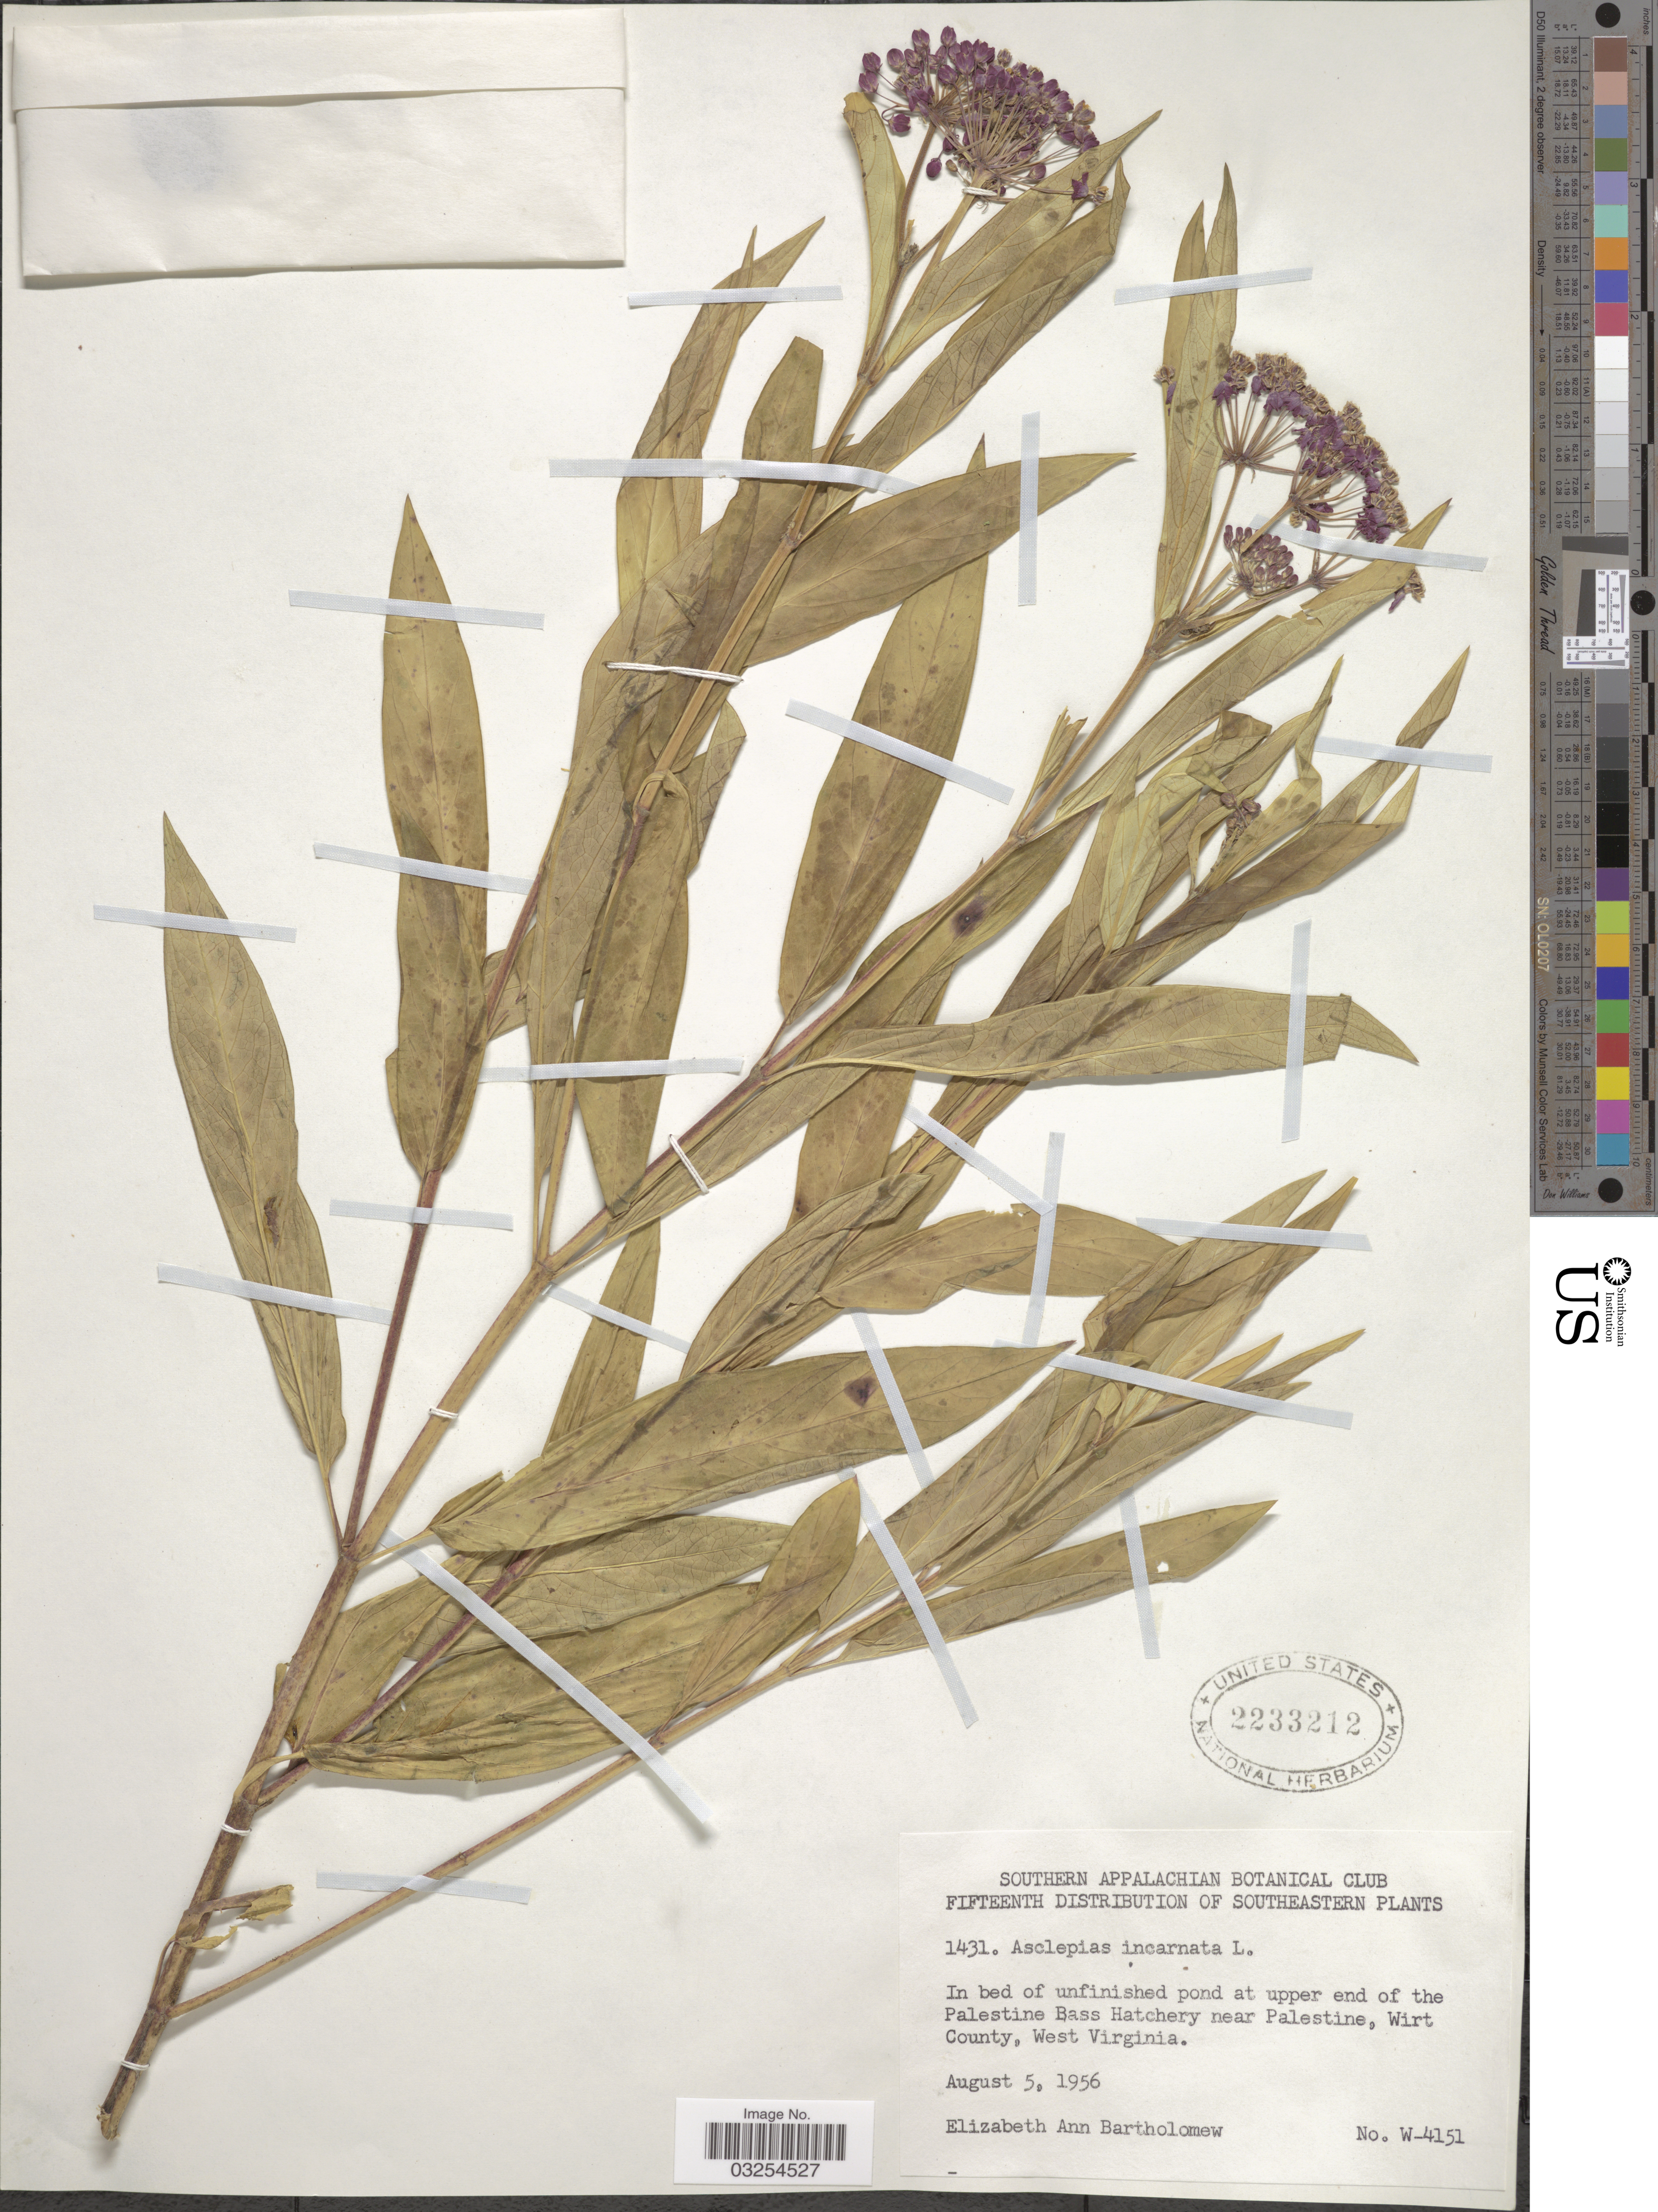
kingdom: Plantae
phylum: Tracheophyta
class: Magnoliopsida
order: Gentianales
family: Apocynaceae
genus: Asclepias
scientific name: Asclepias incarnata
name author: L.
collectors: E. Bartholomew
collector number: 1431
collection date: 1956-08-05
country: United States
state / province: West Virginia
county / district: Wirt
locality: In bed of unfinished pond at upper end of the Palestine Bass Hatchery near Palestine, Wirt County.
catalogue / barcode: US 2233212